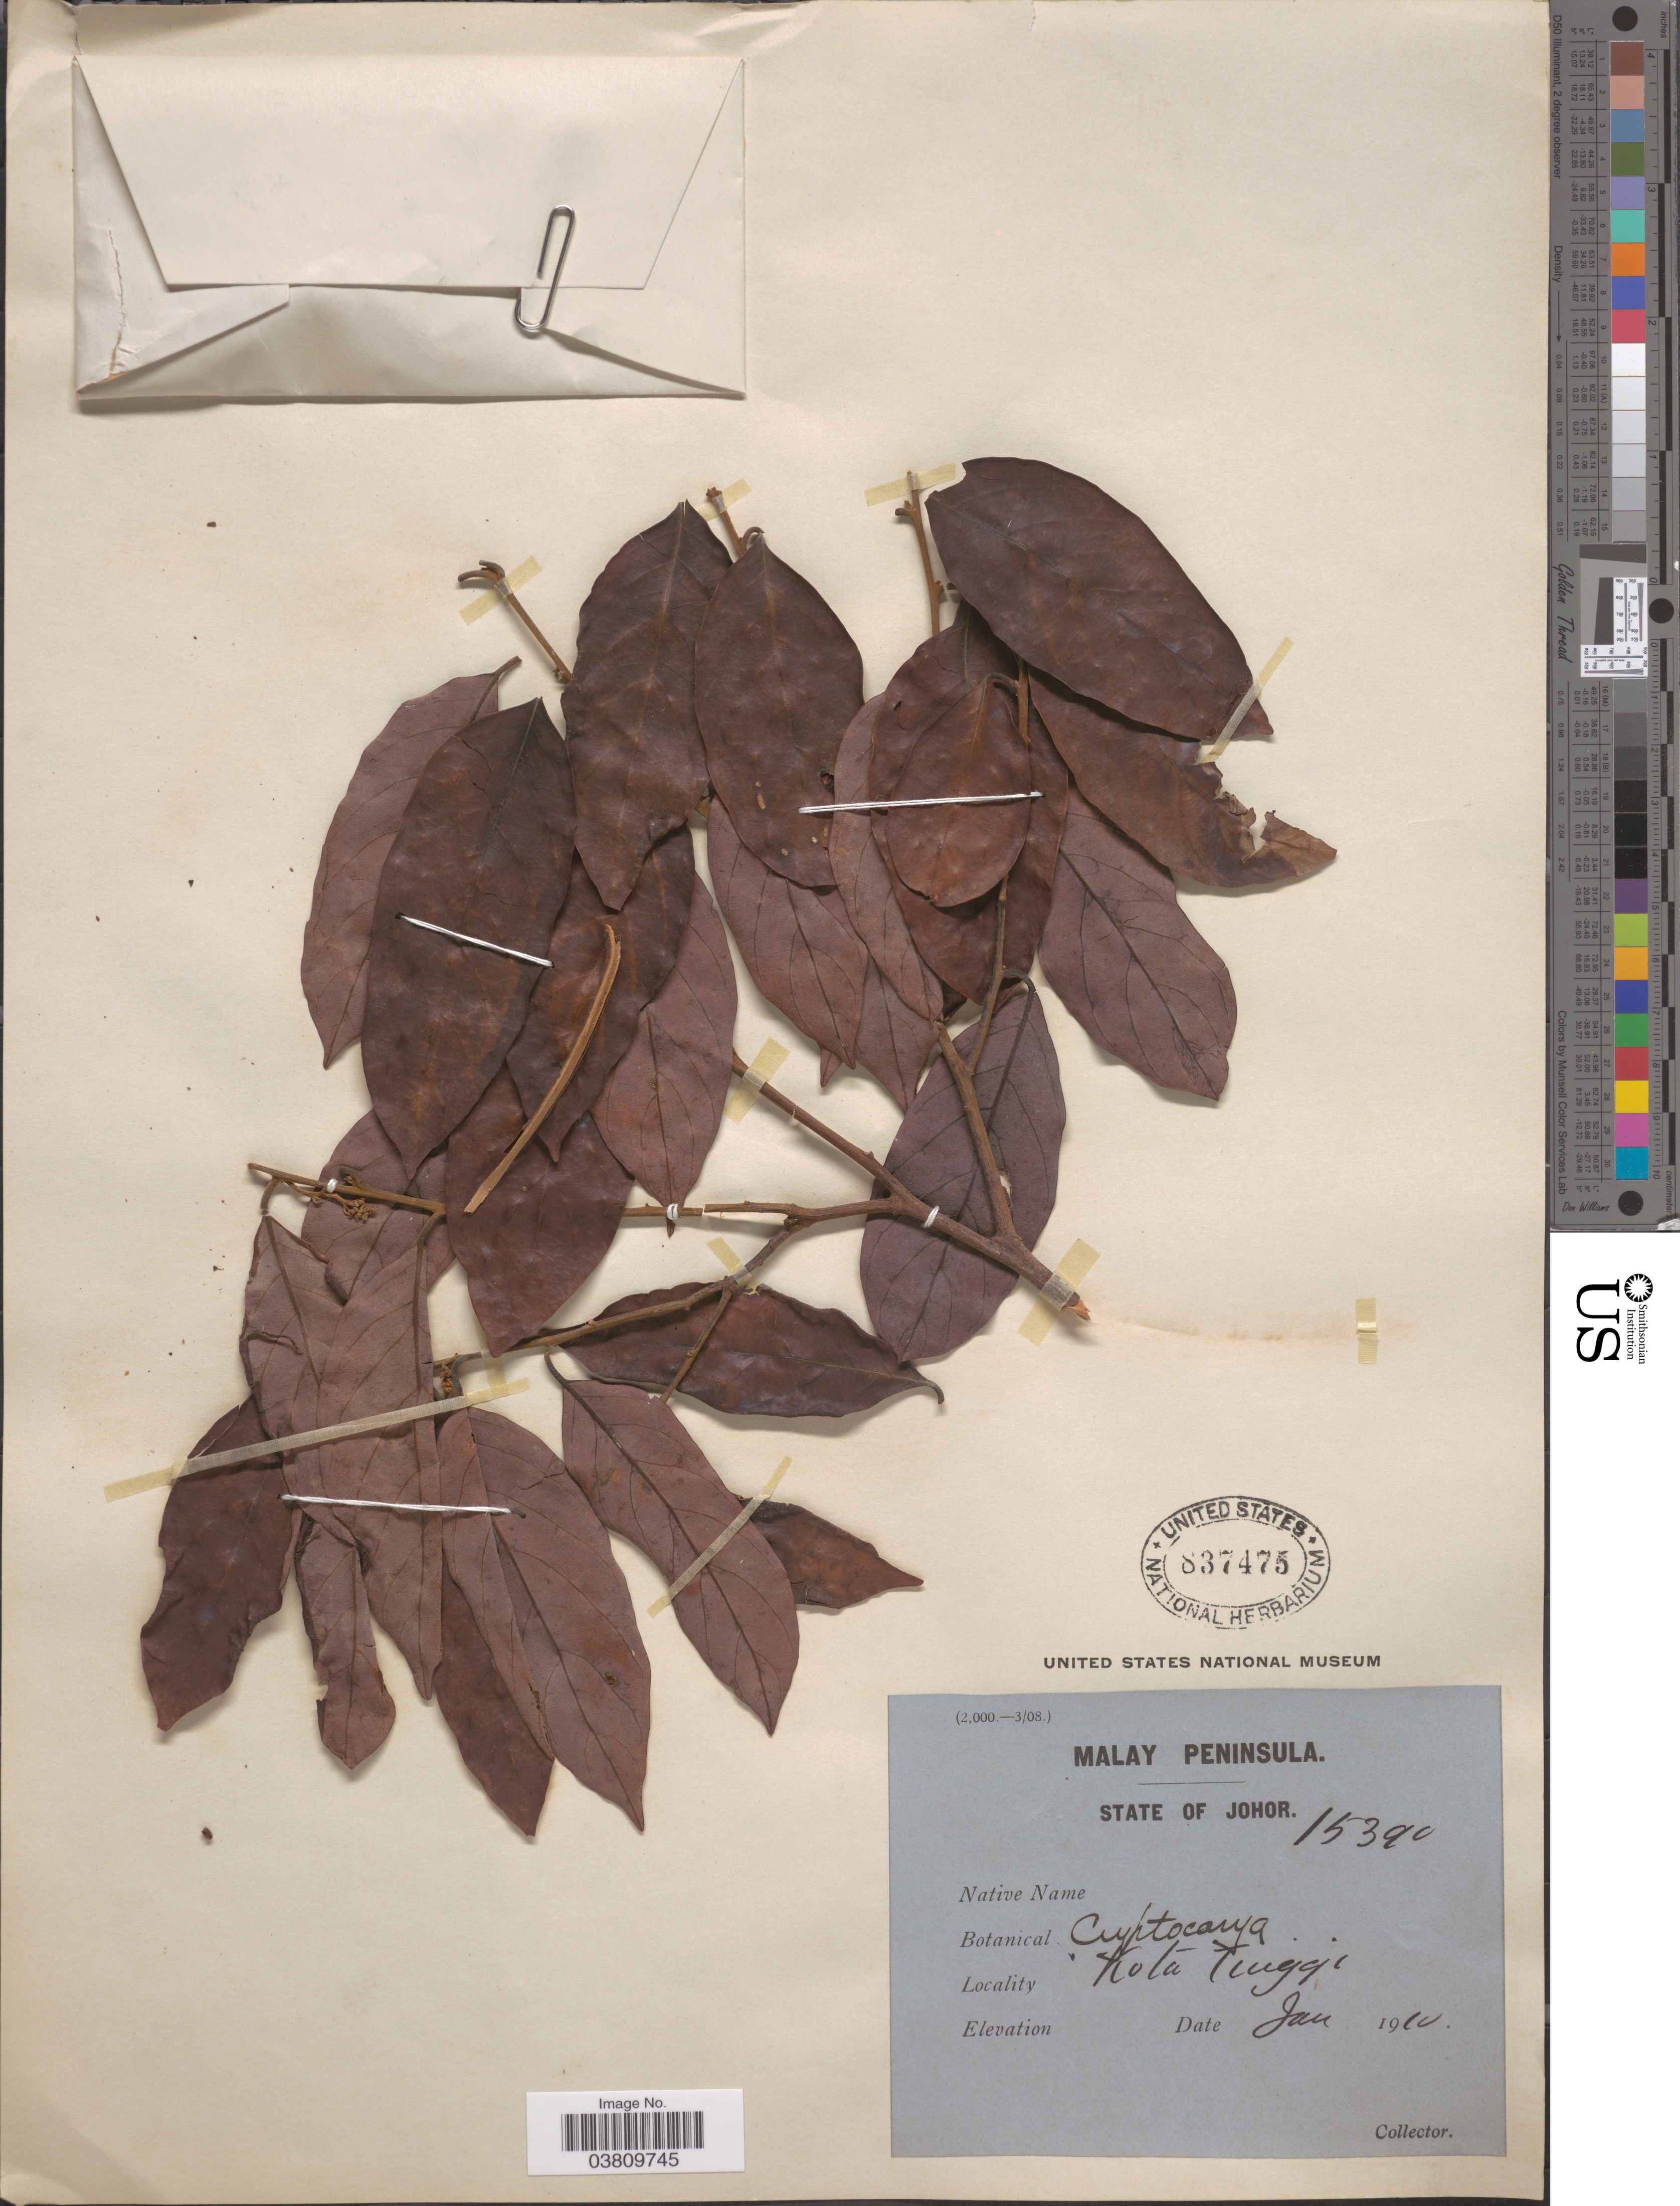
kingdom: Plantae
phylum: Tracheophyta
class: Magnoliopsida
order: Laurales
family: Lauraceae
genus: Cryptocarya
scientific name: Cryptocarya sp.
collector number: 15390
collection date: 1910-01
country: Malaysia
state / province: Johor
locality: Malay Peninsula. Kota Tuiggi.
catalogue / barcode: US 837475